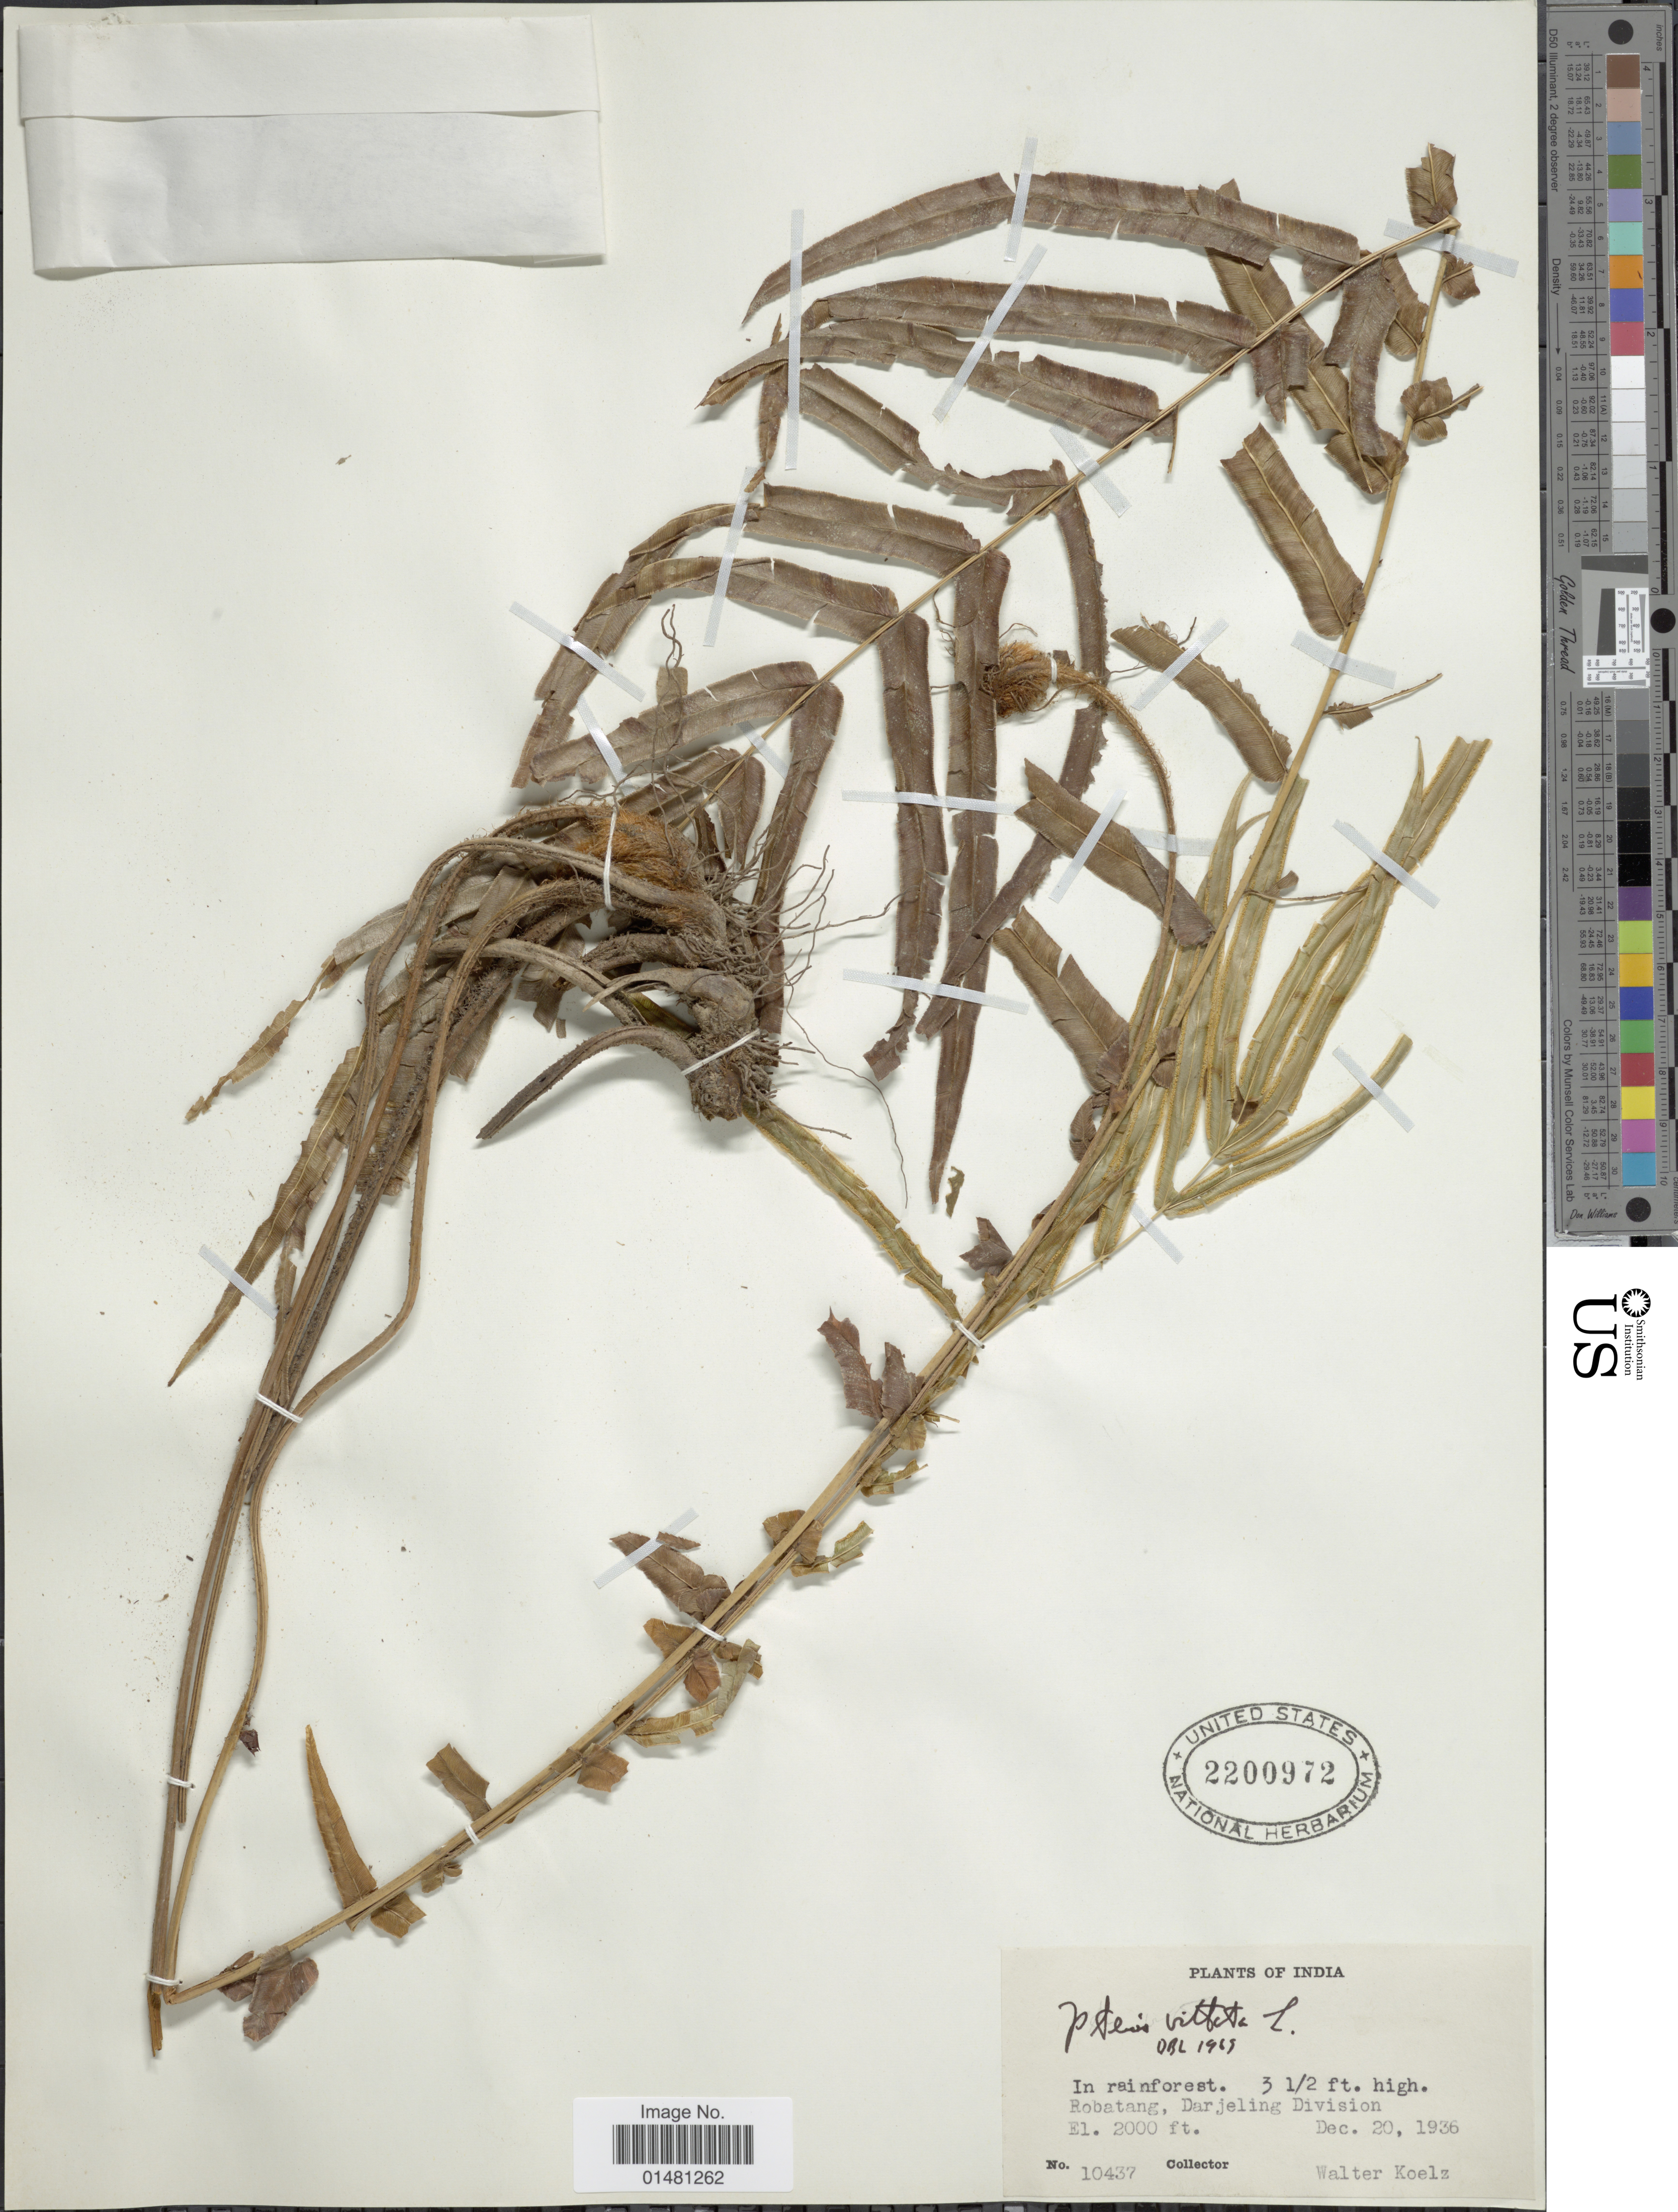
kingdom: Plantae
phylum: Tracheophyta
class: Polypodiopsida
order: Polypodiales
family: Pteridaceae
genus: Pteris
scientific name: Pteris vittata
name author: L.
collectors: W. N. Koelz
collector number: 10437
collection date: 1936-12-20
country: India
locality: Robatang, Darjeeling Division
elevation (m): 610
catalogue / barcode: US 2200972